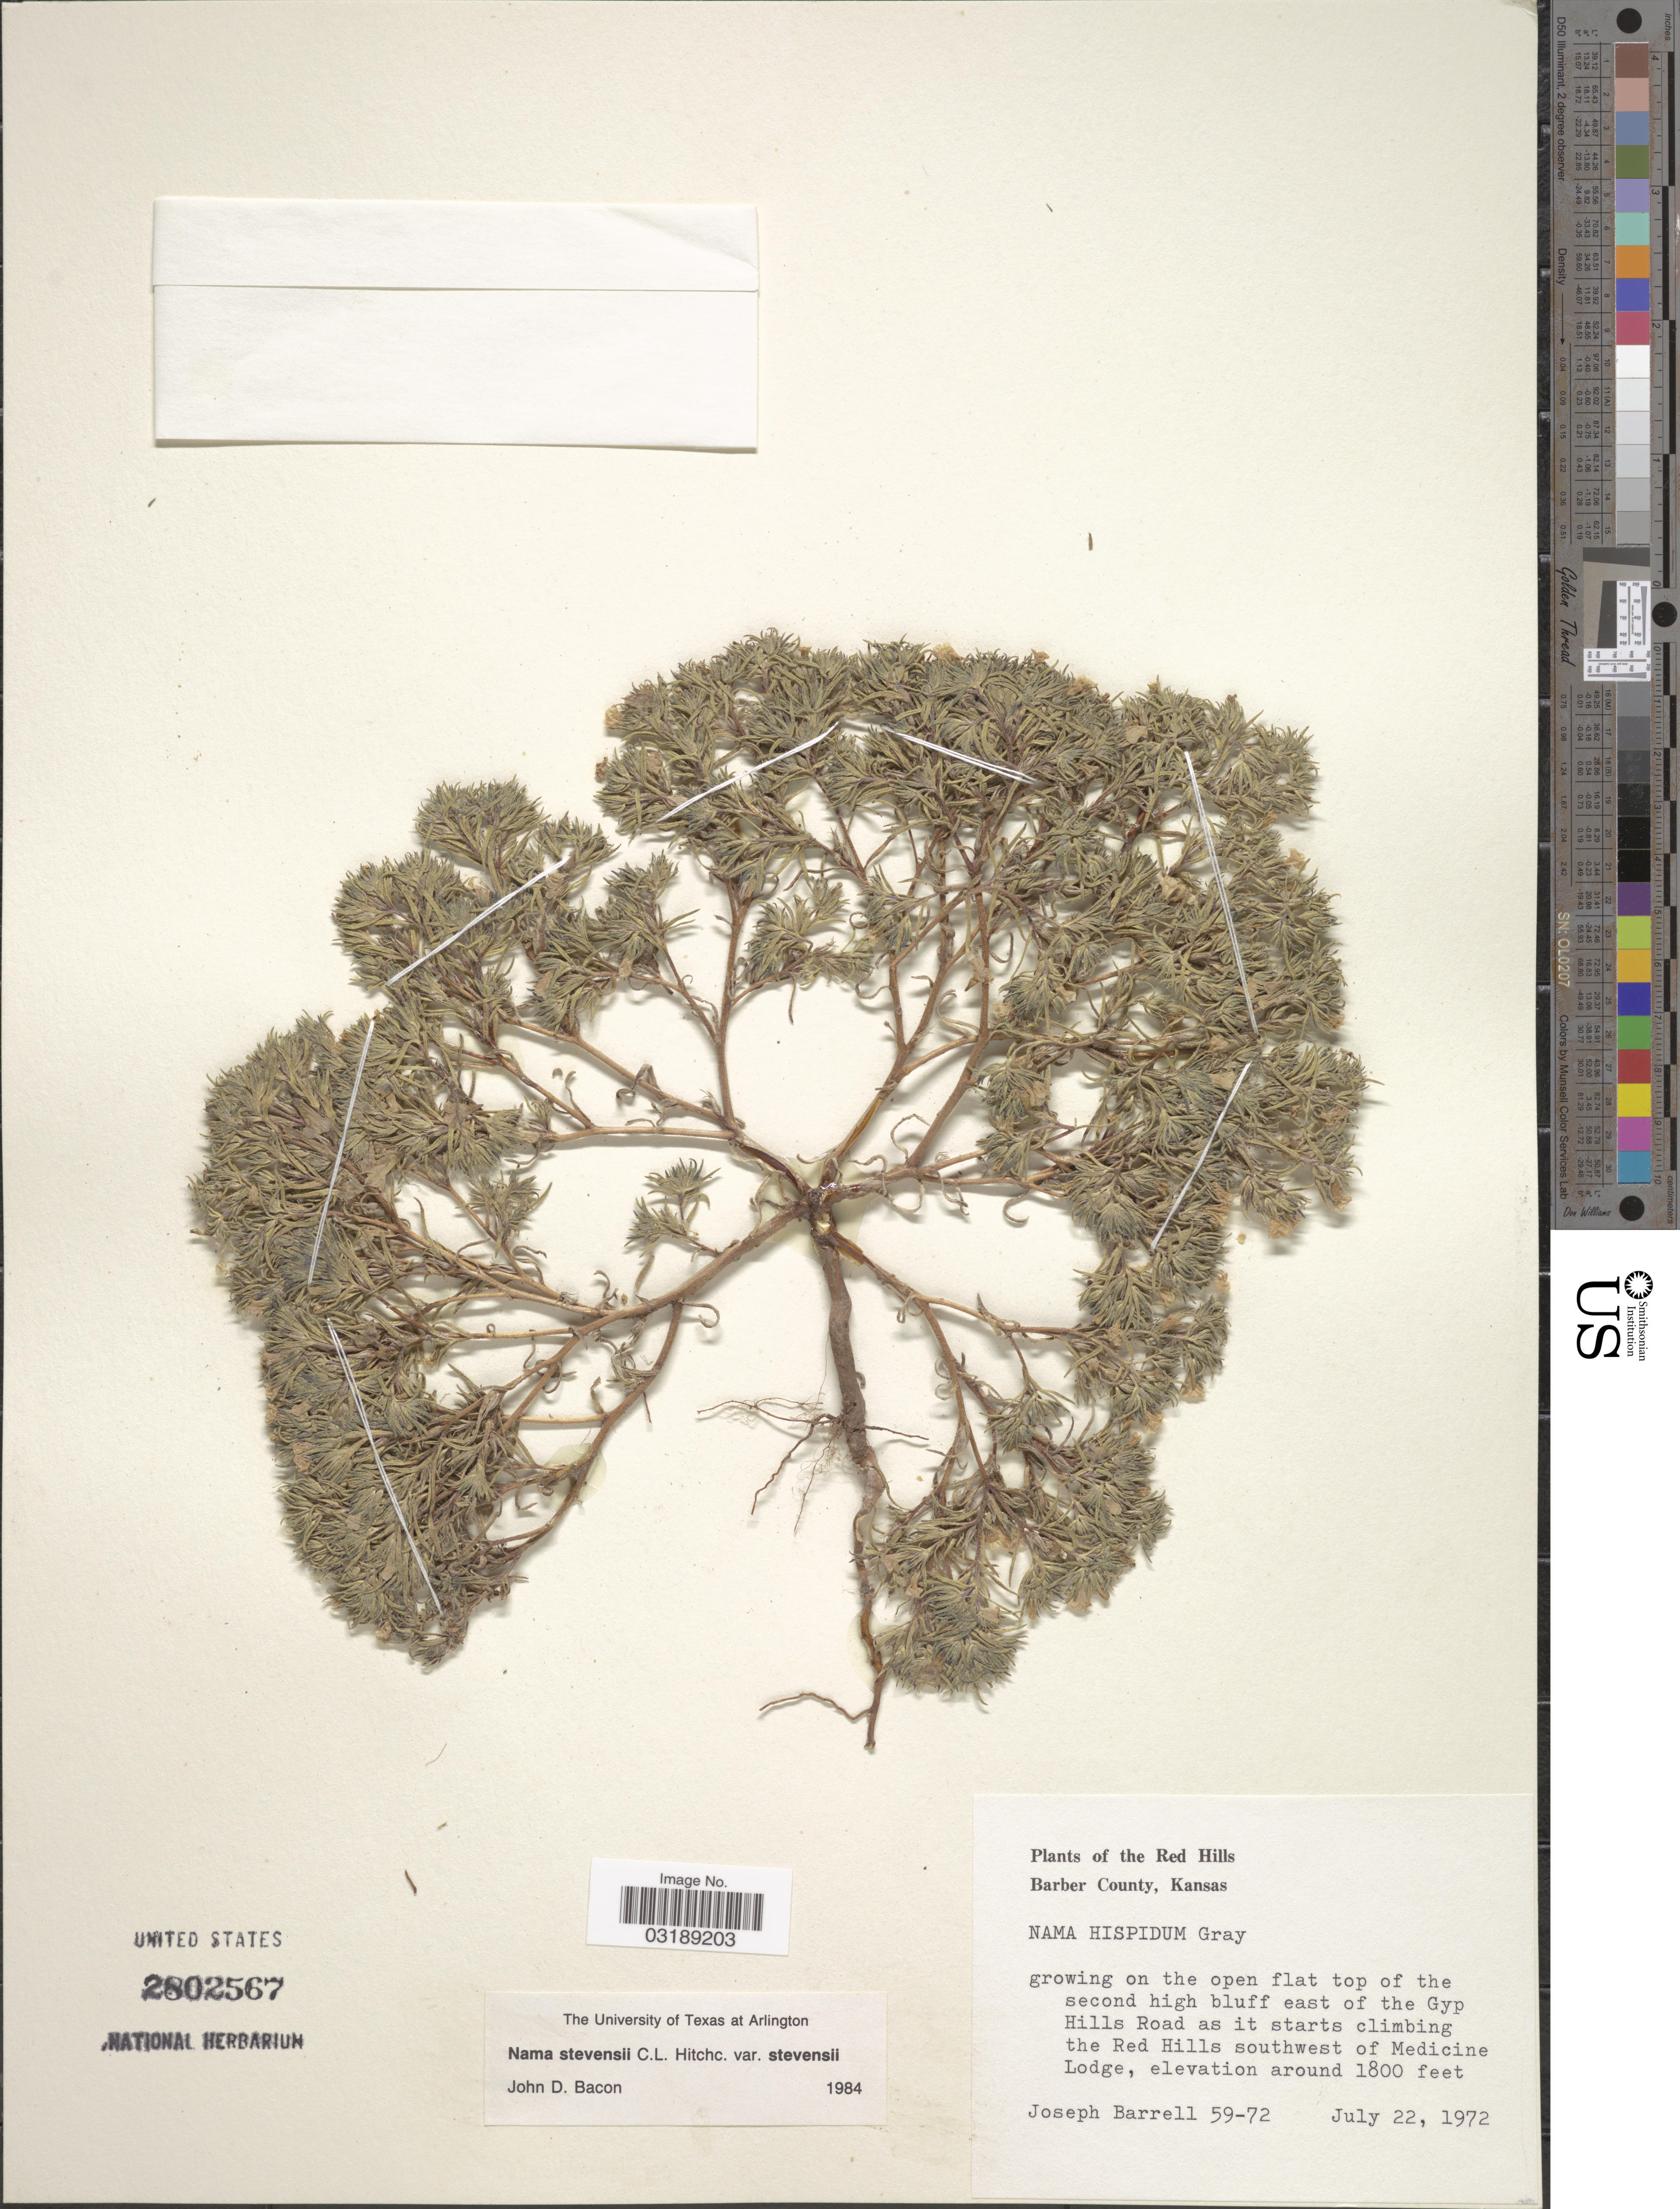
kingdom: Plantae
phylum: Tracheophyta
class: Magnoliopsida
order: Boraginales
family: Namaceae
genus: Nama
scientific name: Nama stevensii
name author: C.L. Hitchc.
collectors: J. Barrell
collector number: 59-72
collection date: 1972-07-22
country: United States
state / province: Kansas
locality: The Red Hills, Barber County, Growing on the open flat top of the second high bluff east of the Gyp Hills Road as it starts climbing the Red Hills southwest of Medicine Lodge.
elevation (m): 1800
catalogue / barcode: US 2802567